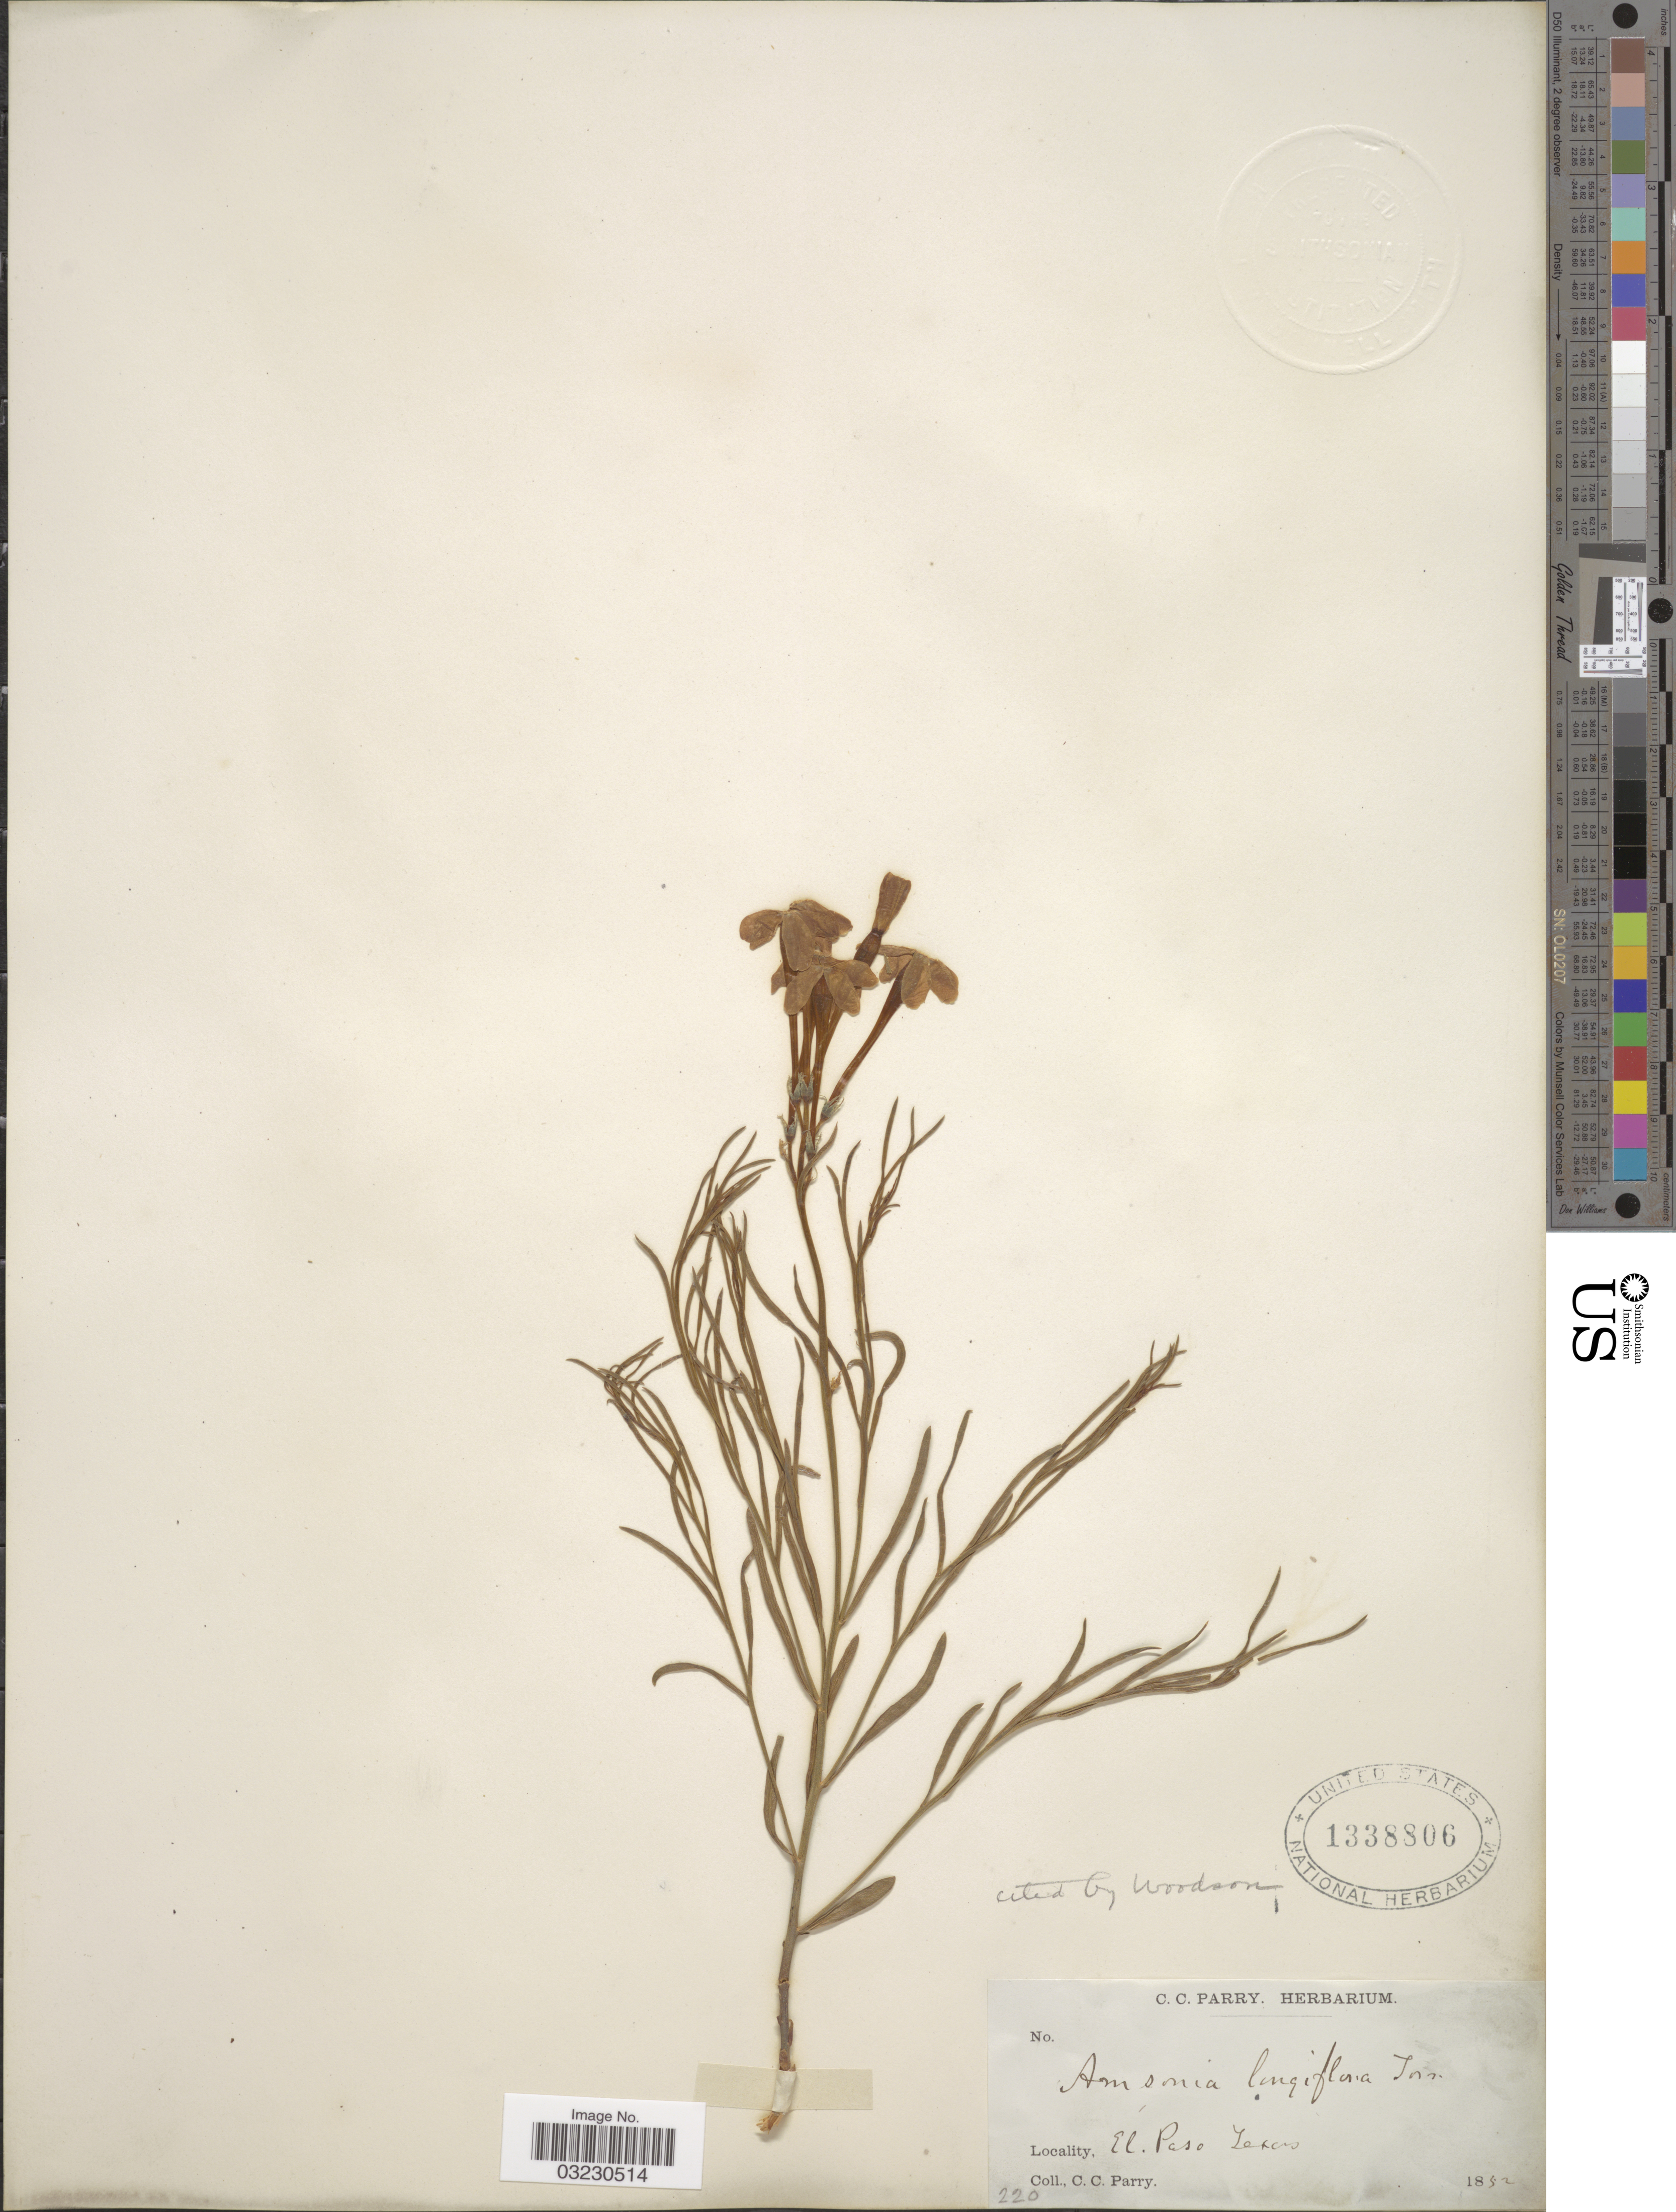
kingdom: Plantae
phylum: Tracheophyta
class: Magnoliopsida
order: Gentianales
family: Apocynaceae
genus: Amsonia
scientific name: Amsonia longiflora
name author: Torr.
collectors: C. C. Parry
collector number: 220?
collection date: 1852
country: United States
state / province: Texas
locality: El Paso.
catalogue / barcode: US 1338806